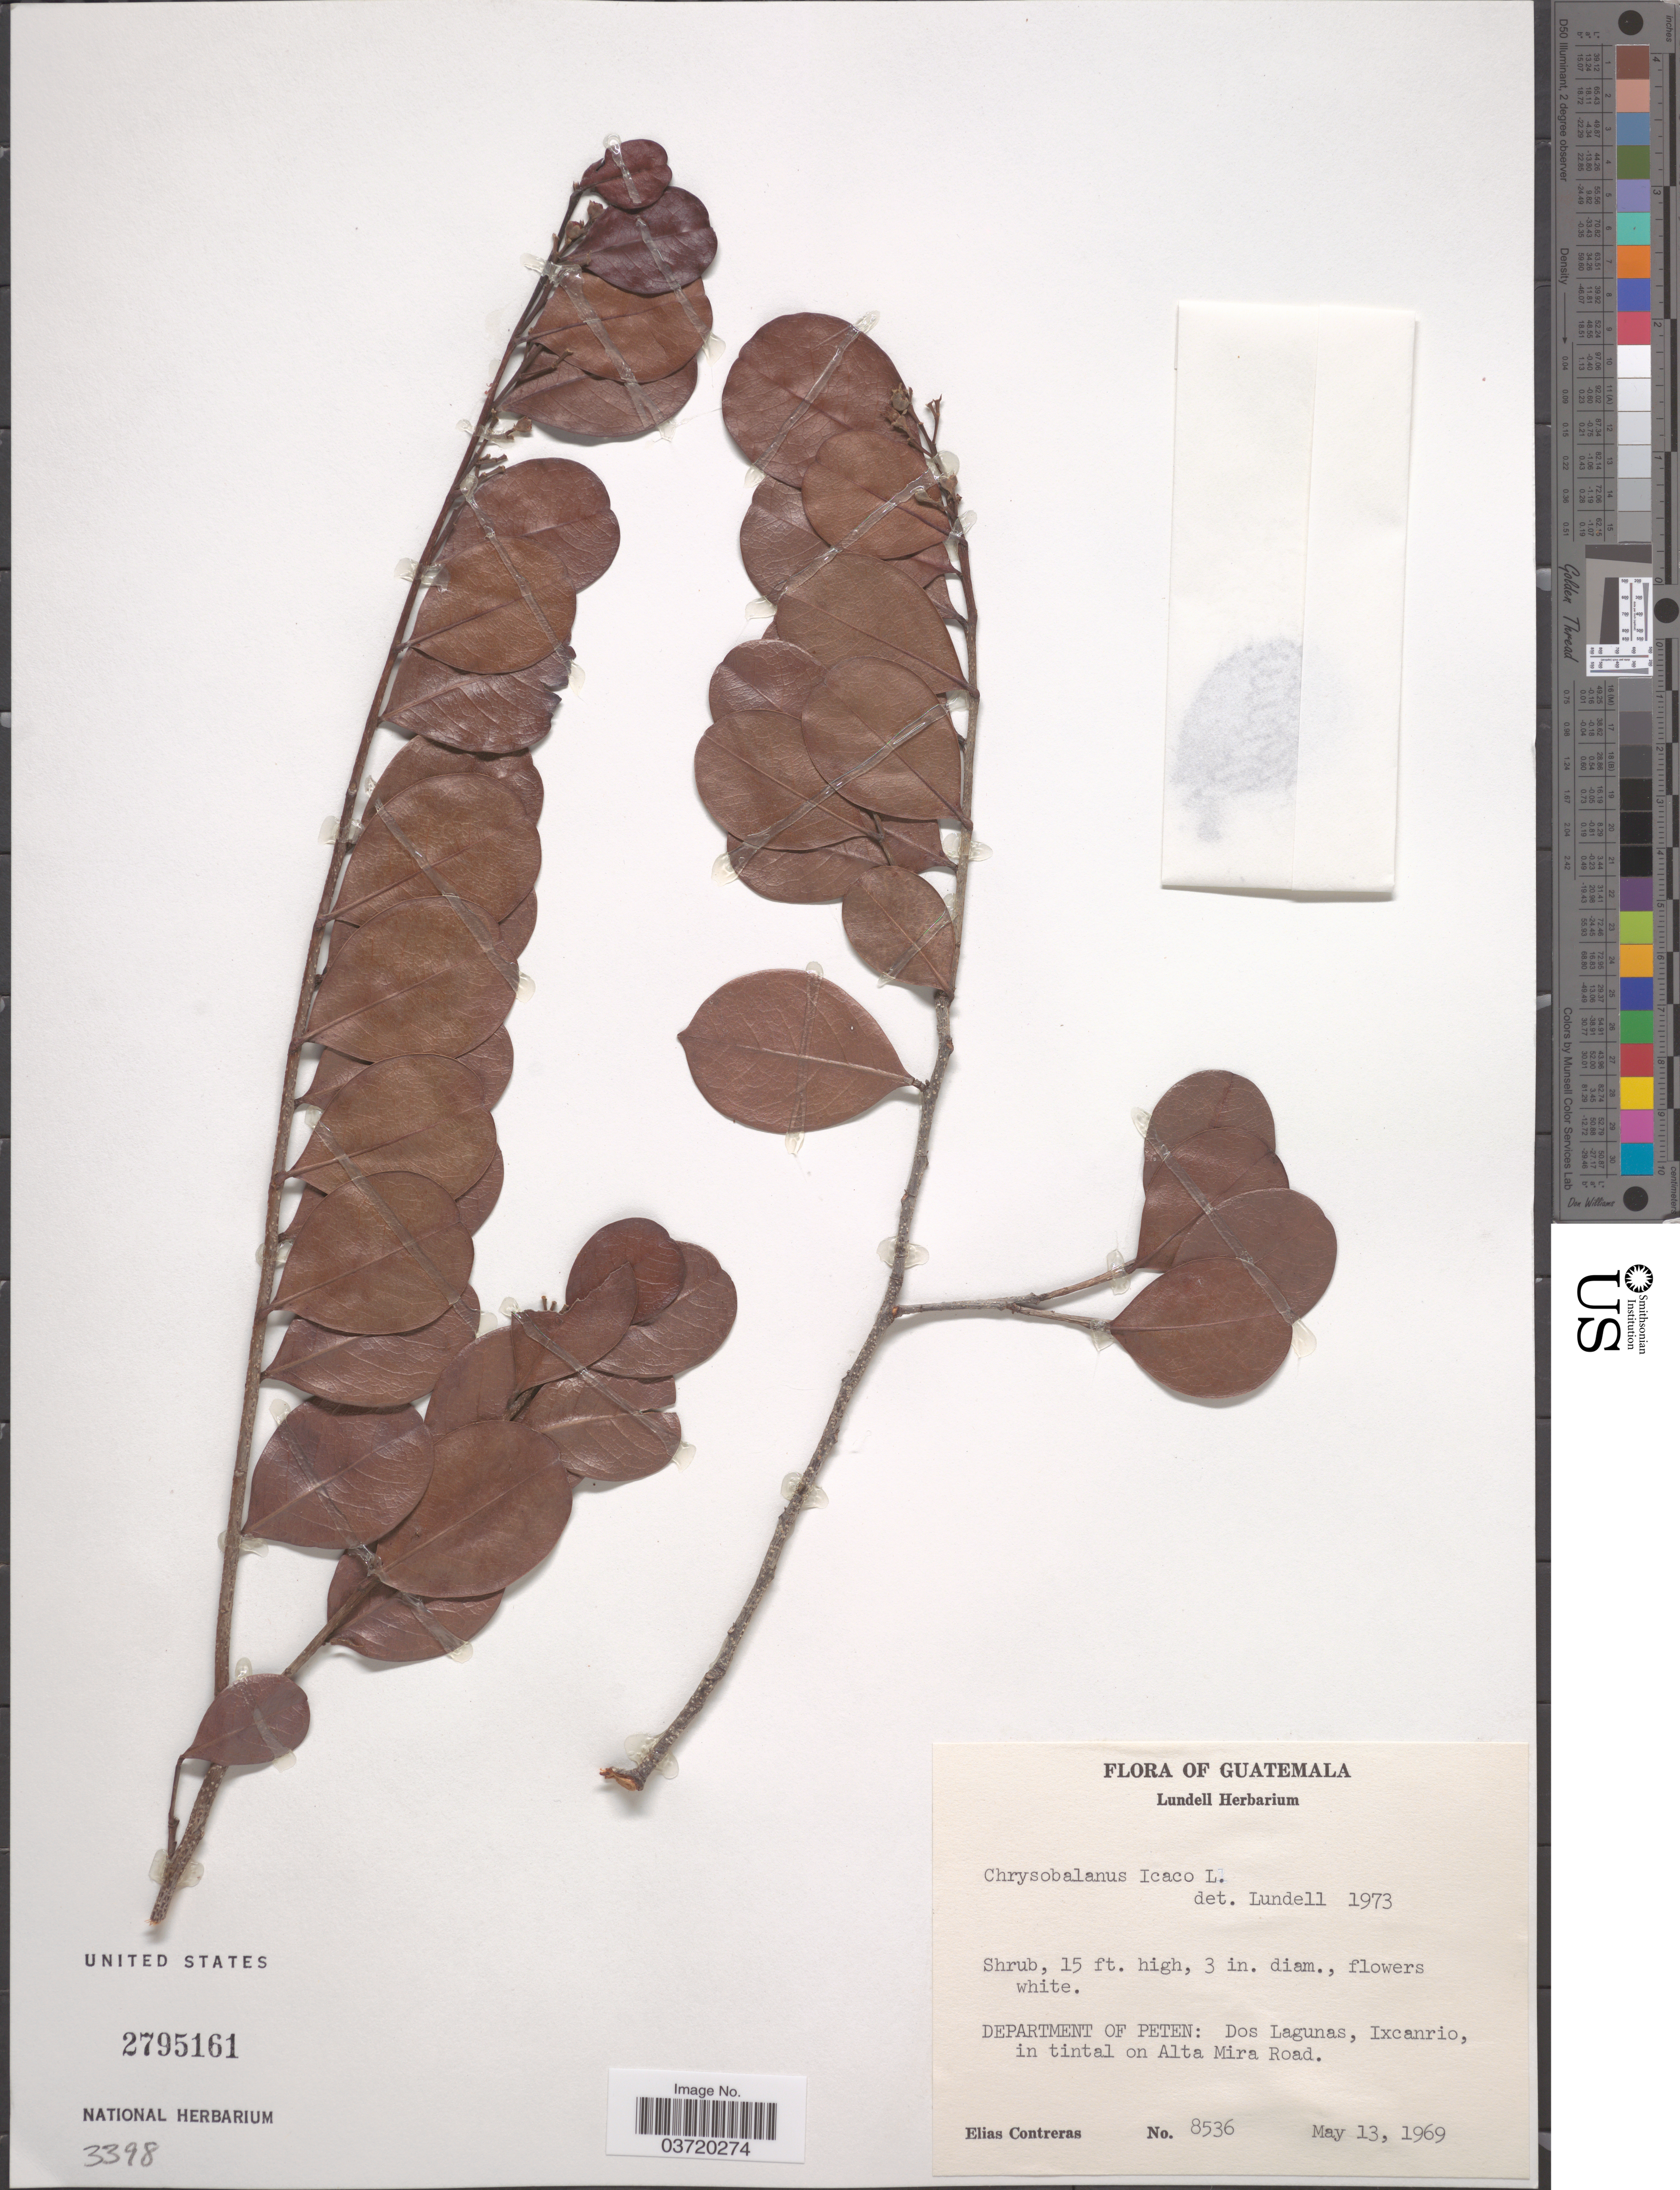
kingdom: Plantae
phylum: Tracheophyta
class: Magnoliopsida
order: Malpighiales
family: Chrysobalanaceae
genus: Chrysobalanus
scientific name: Chrysobalanus icaco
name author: L.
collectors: E. Contreras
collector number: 8536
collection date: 1969-05-13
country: Guatemala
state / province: El Peten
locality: Department of Peten: Dos Lagunas, Ixcanrio, in tintal on Alta Mira Road.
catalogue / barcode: US 2795161